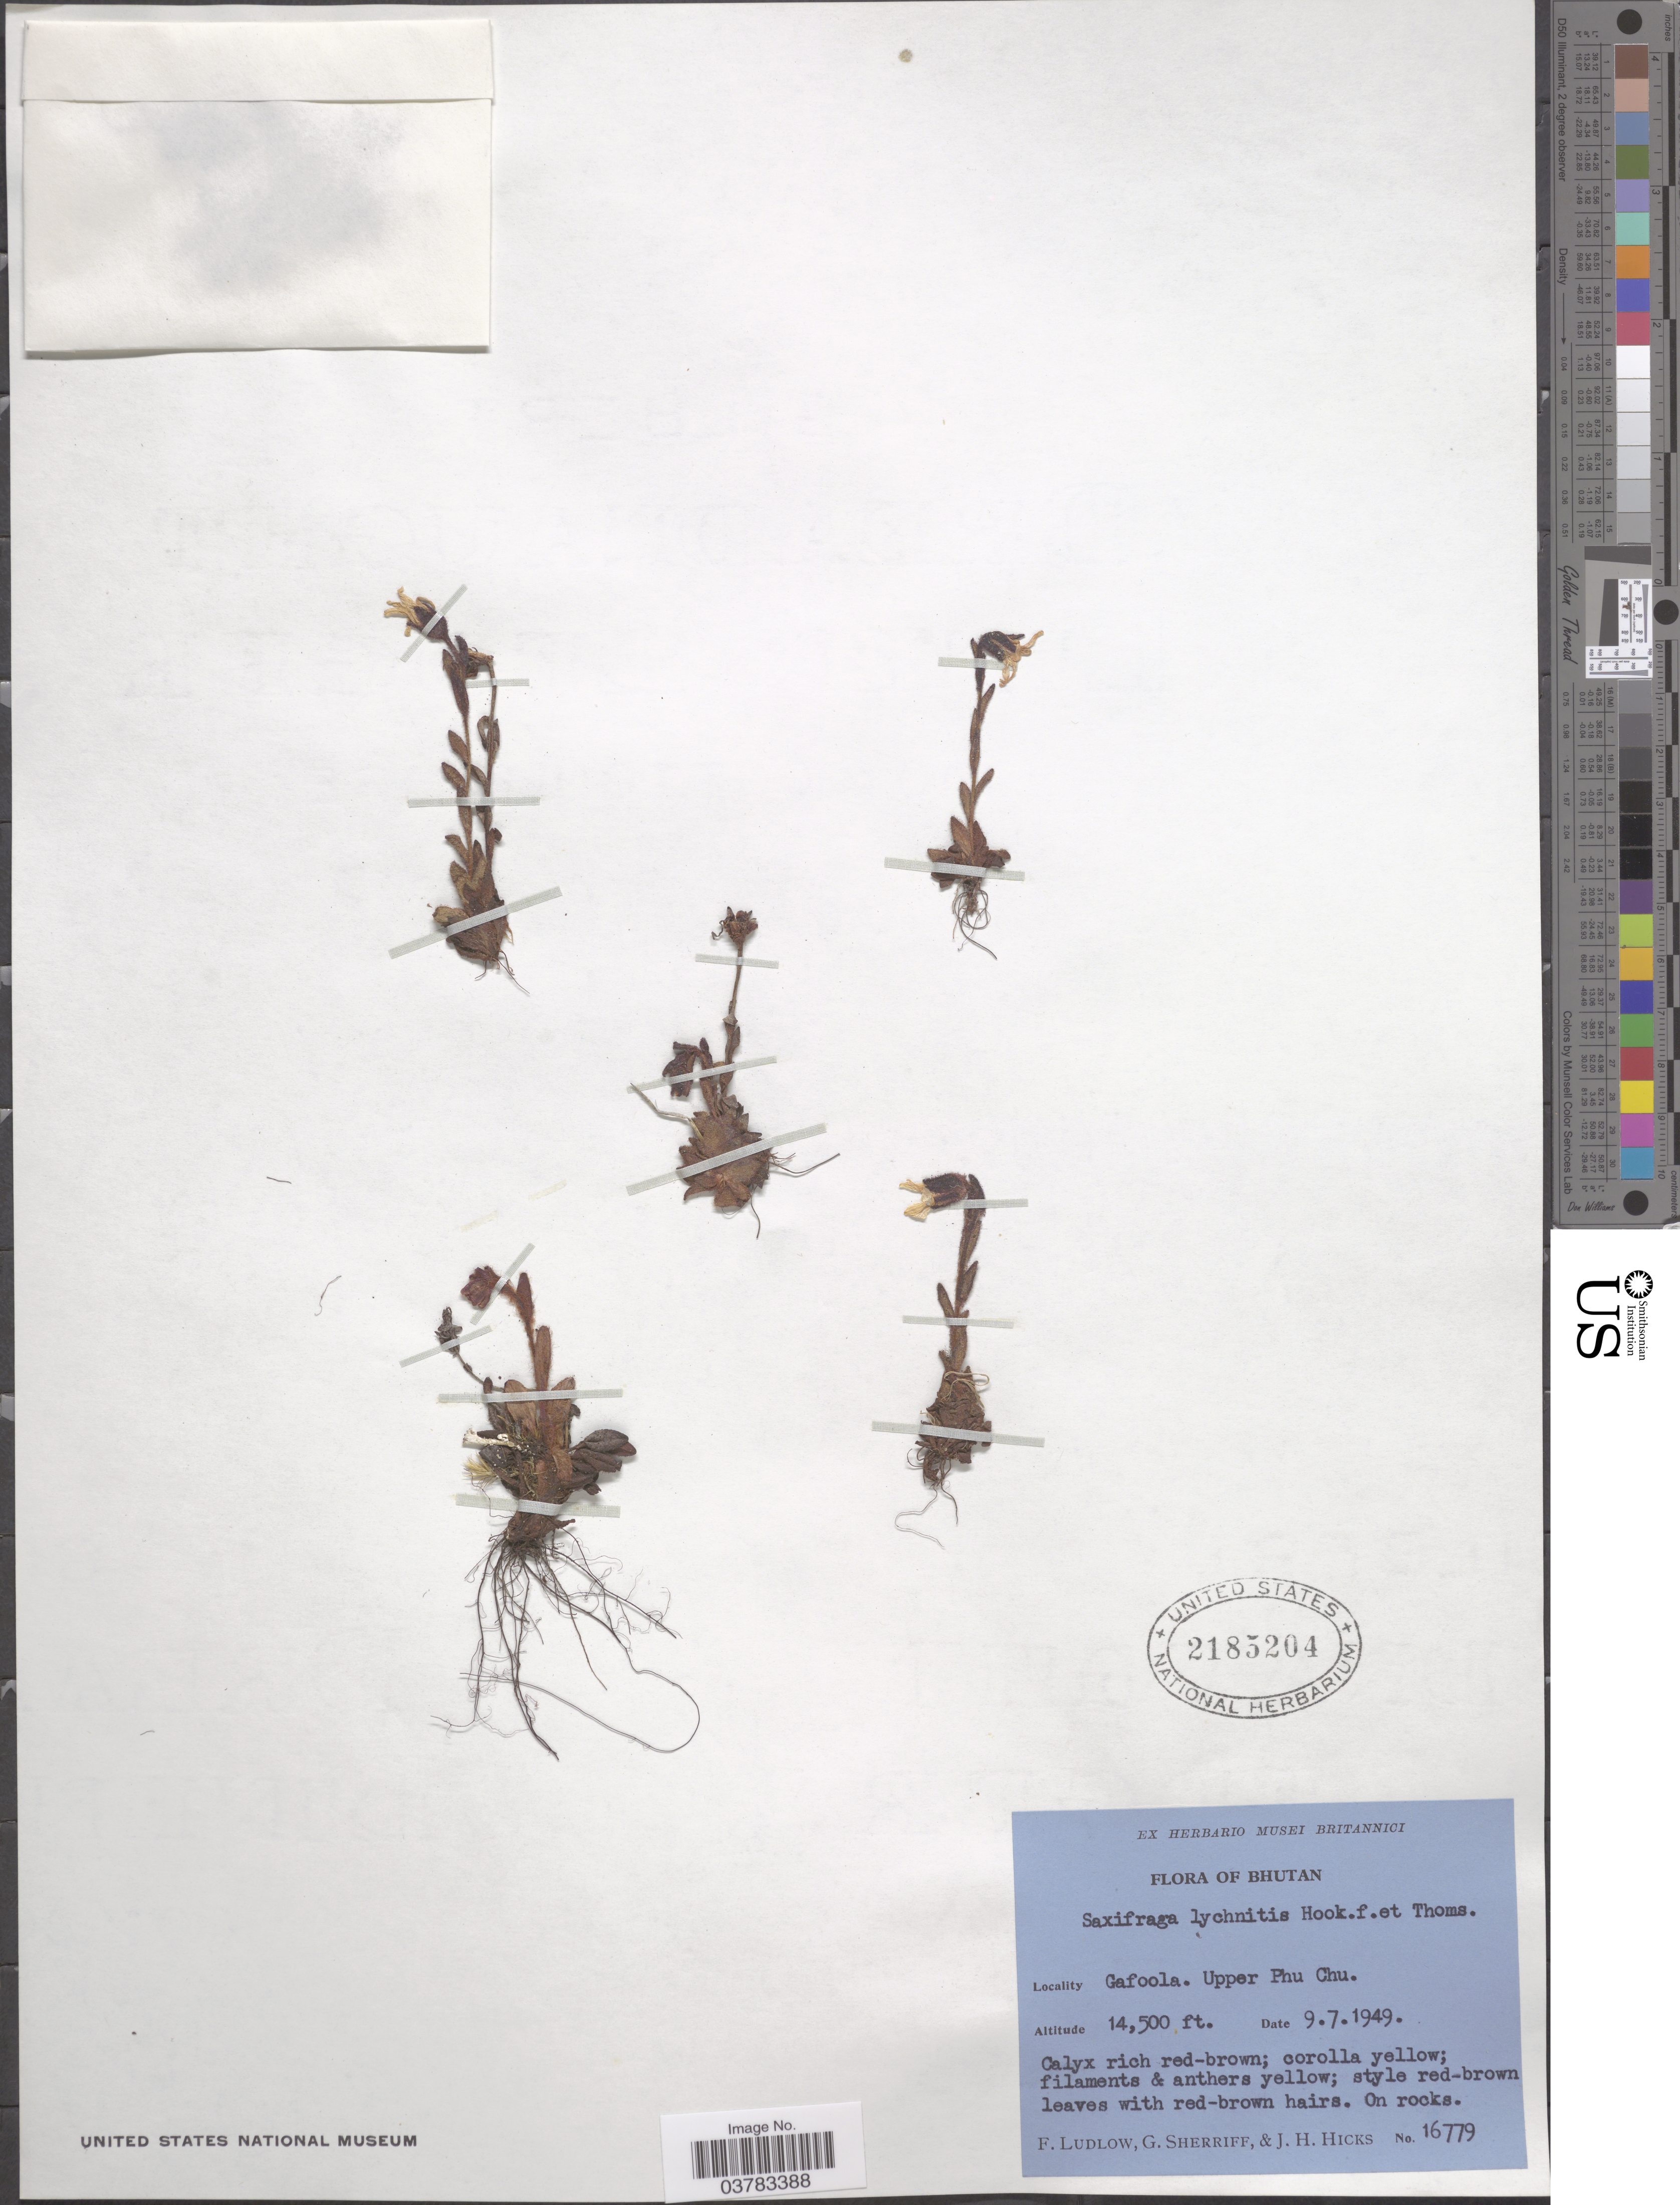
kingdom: Plantae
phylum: Tracheophyta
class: Magnoliopsida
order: Saxifragales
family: Saxifragaceae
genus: Saxifraga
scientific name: Saxifraga lychnitis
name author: Hook. f. & Thomson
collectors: F. Ludlow, G. Sherriff & J. H. Hicks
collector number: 16779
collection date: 1949-07-09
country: Bhutan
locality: Gafoola. Upper Phu Chu.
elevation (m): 4420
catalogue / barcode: US 2185204